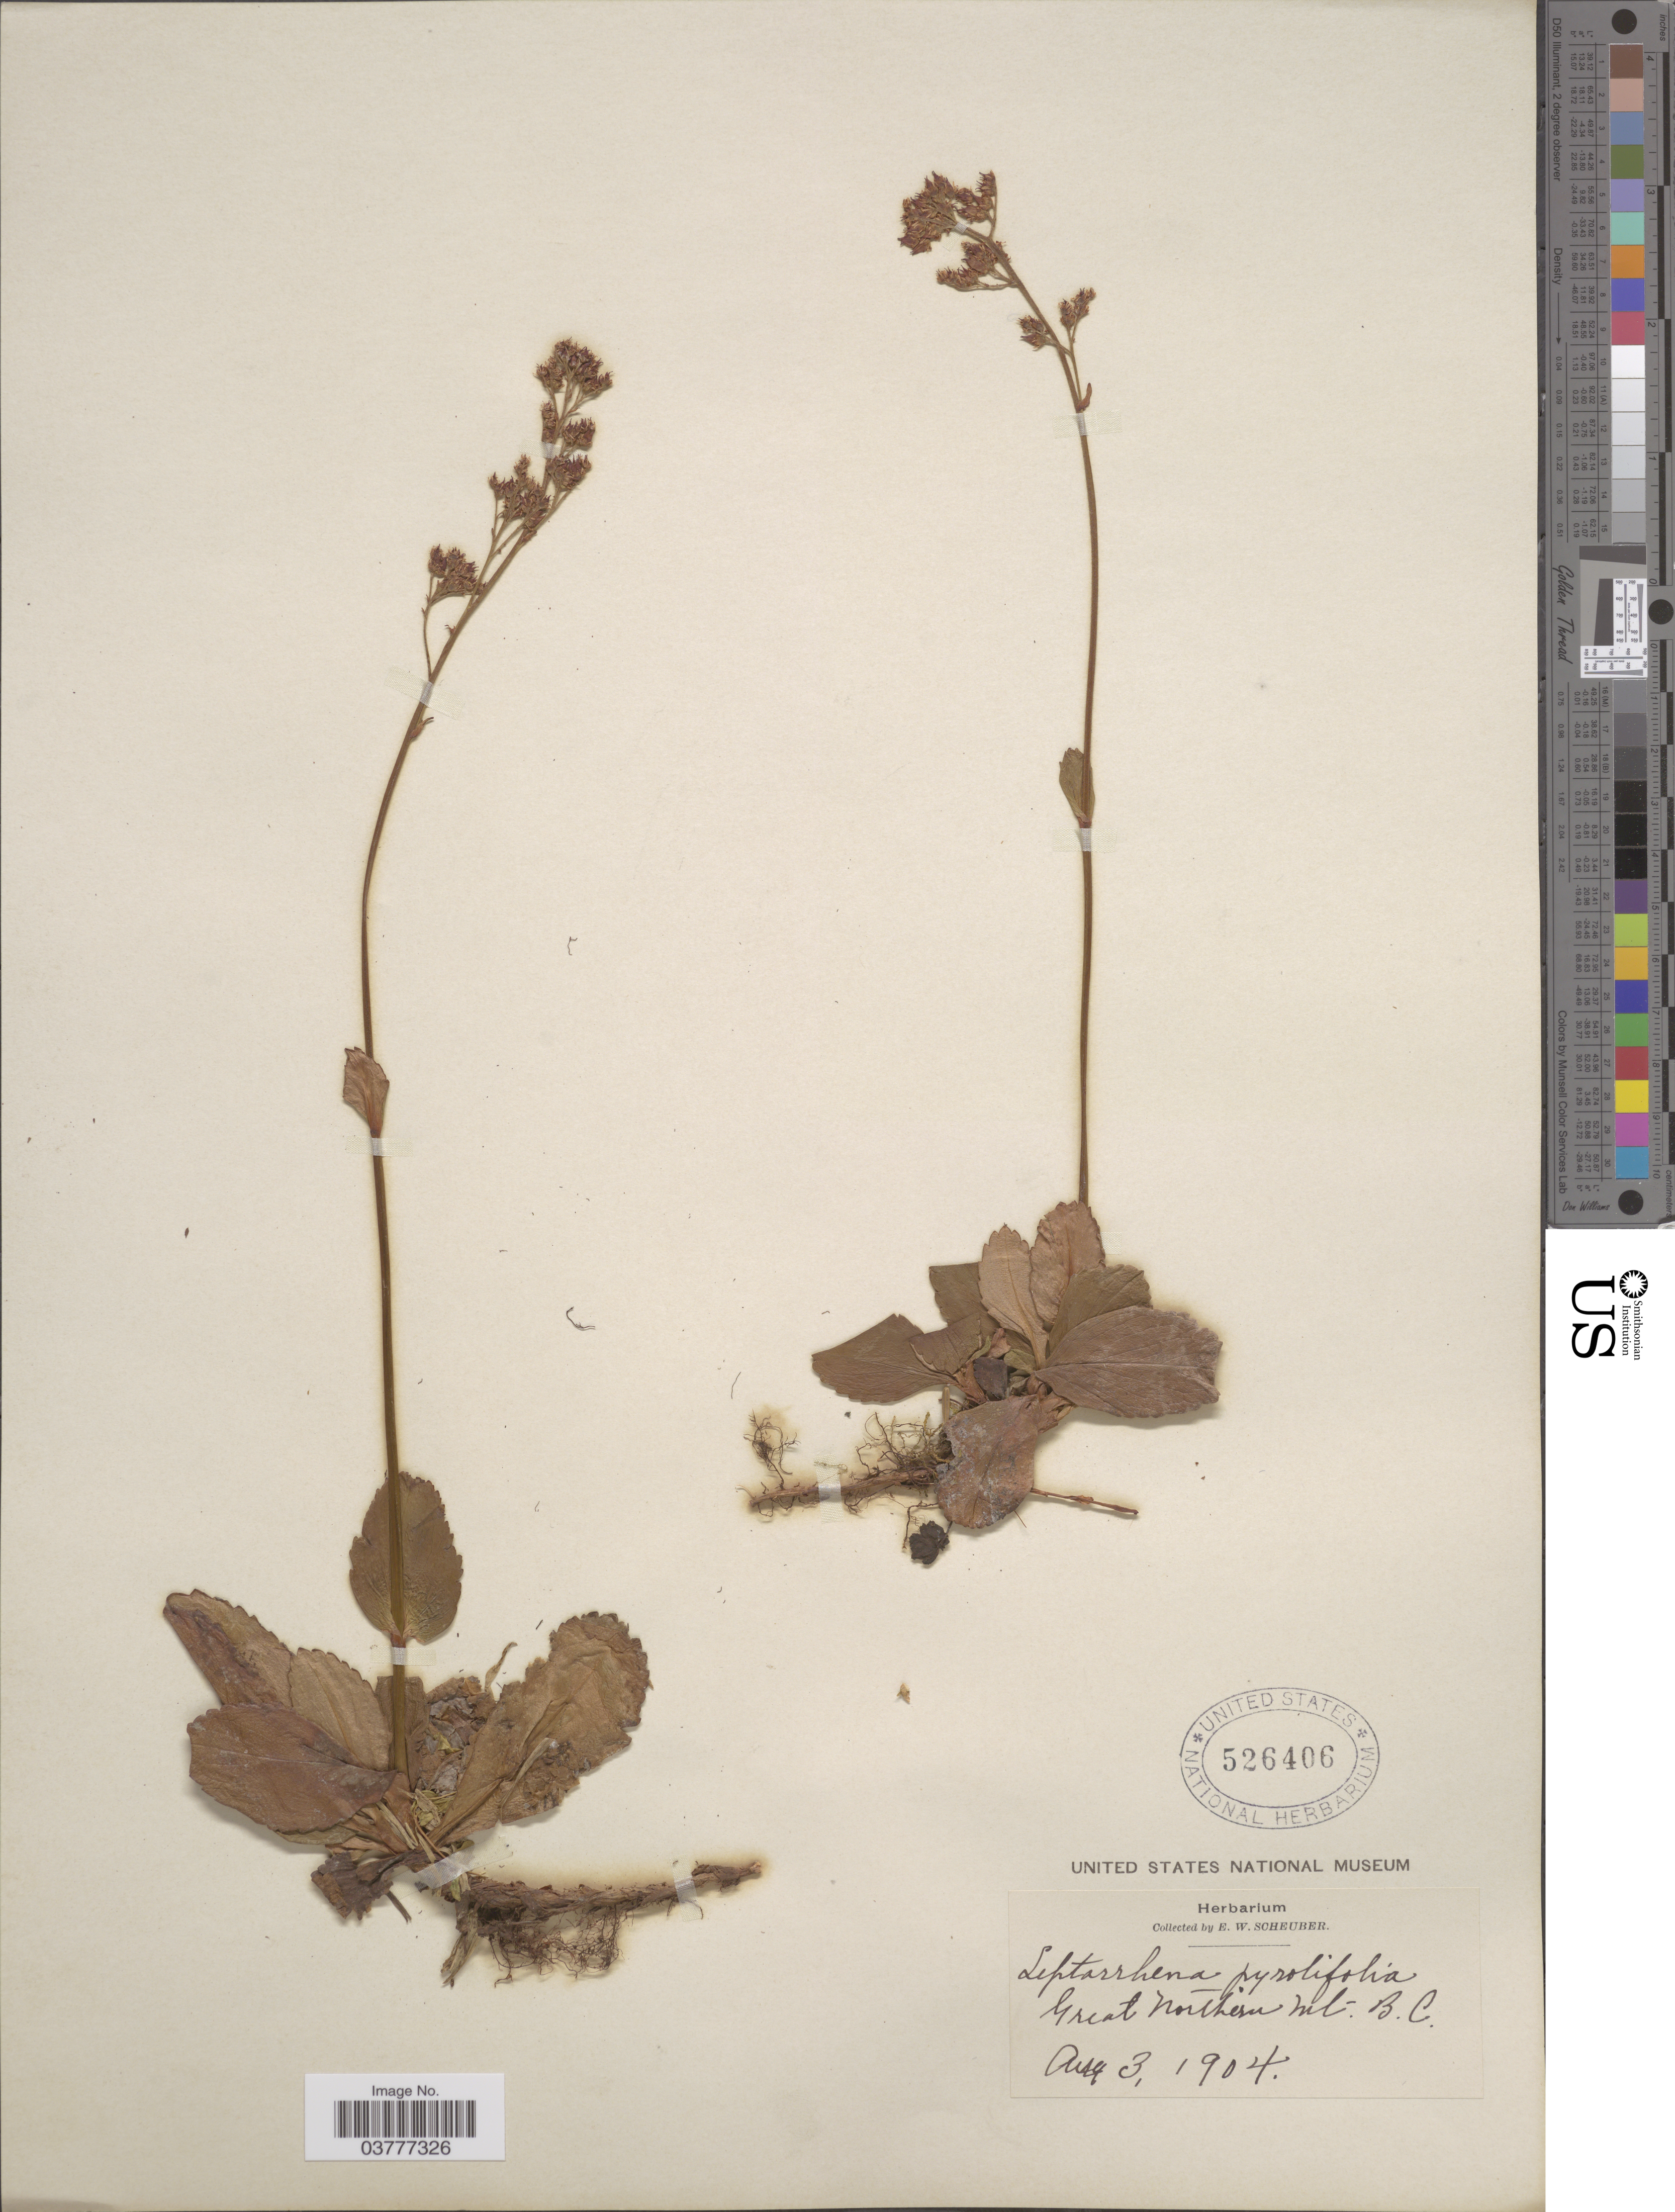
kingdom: Plantae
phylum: Tracheophyta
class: Magnoliopsida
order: Saxifragales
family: Saxifragaceae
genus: Leptarrhena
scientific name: Leptarrhena pyrolifolia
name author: (D. Don) Ser.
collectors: E. Scheuber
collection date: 1904-08-03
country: Canada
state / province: British Columbia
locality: Great Northern Mt.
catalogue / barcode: US 526406